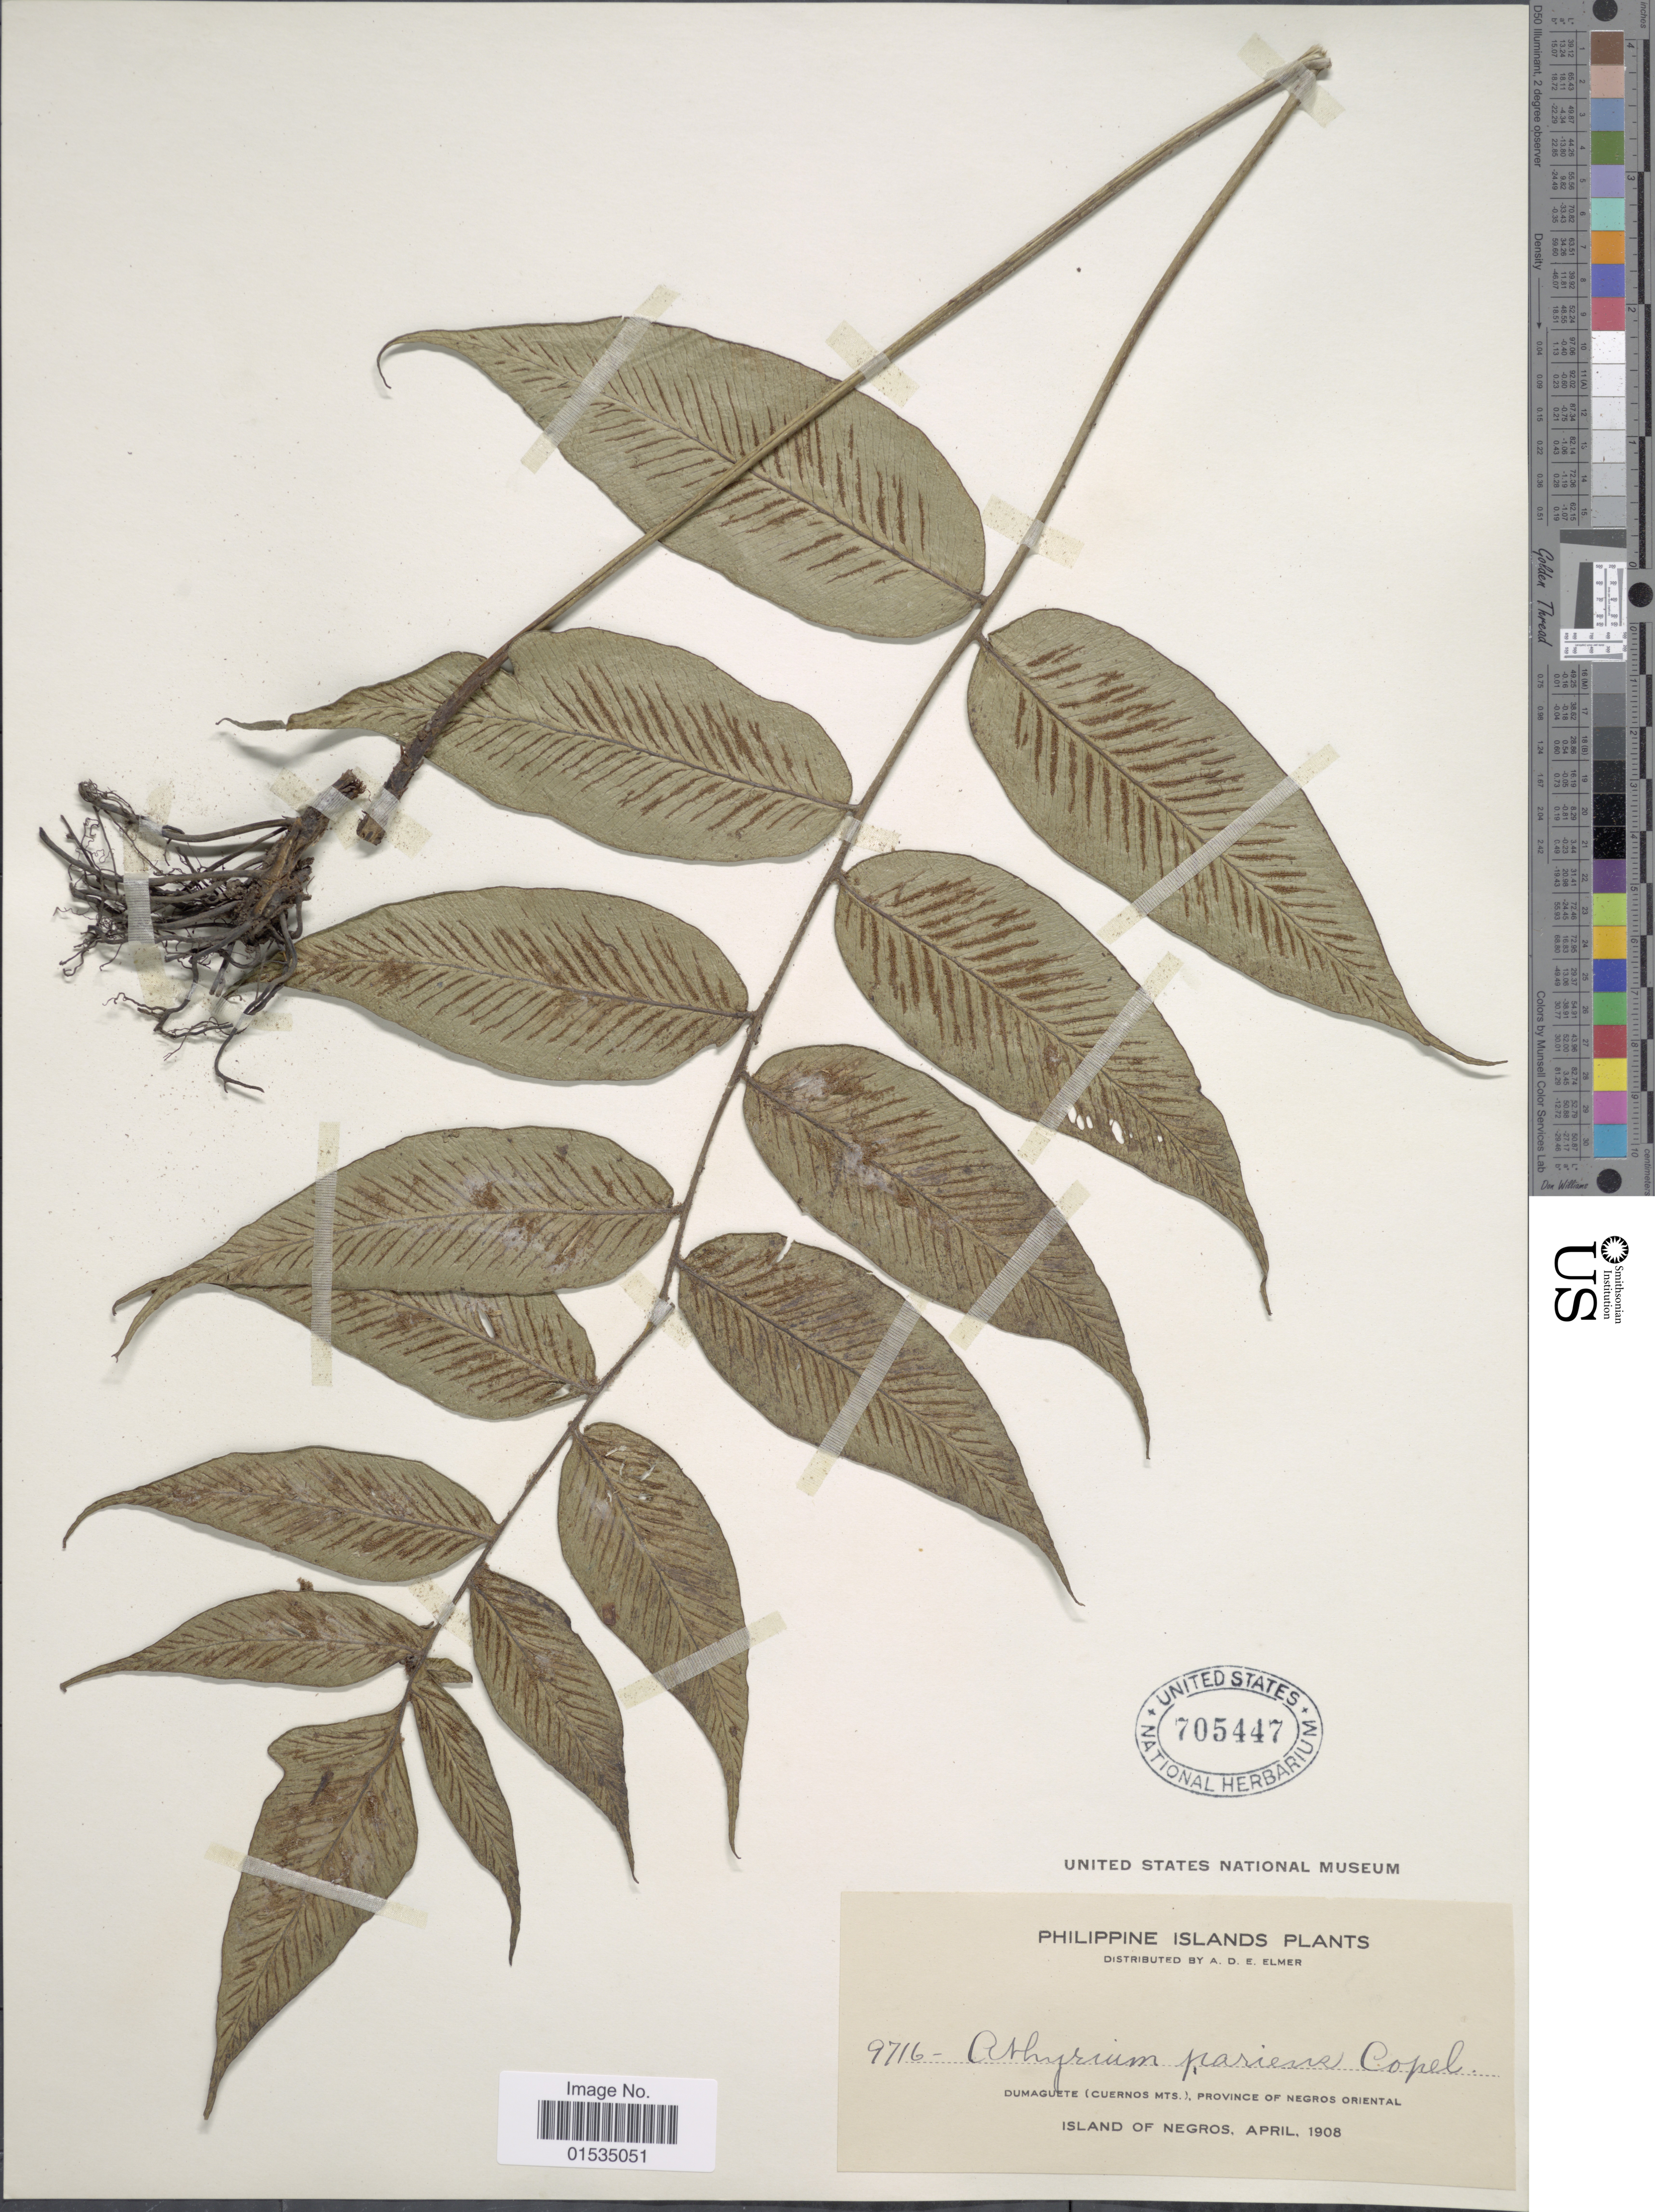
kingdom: Plantae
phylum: Tracheophyta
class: Polypodiopsida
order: Polypodiales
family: Athyriaceae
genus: Diplazium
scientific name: Diplazium pariens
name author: Copel.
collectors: A. D. E. Elmer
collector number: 9716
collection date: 1908-04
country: Philippines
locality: Dumaguete (Cuernos Mts.), Province of Negros Oriental, Island of Negros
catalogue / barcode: US 705447